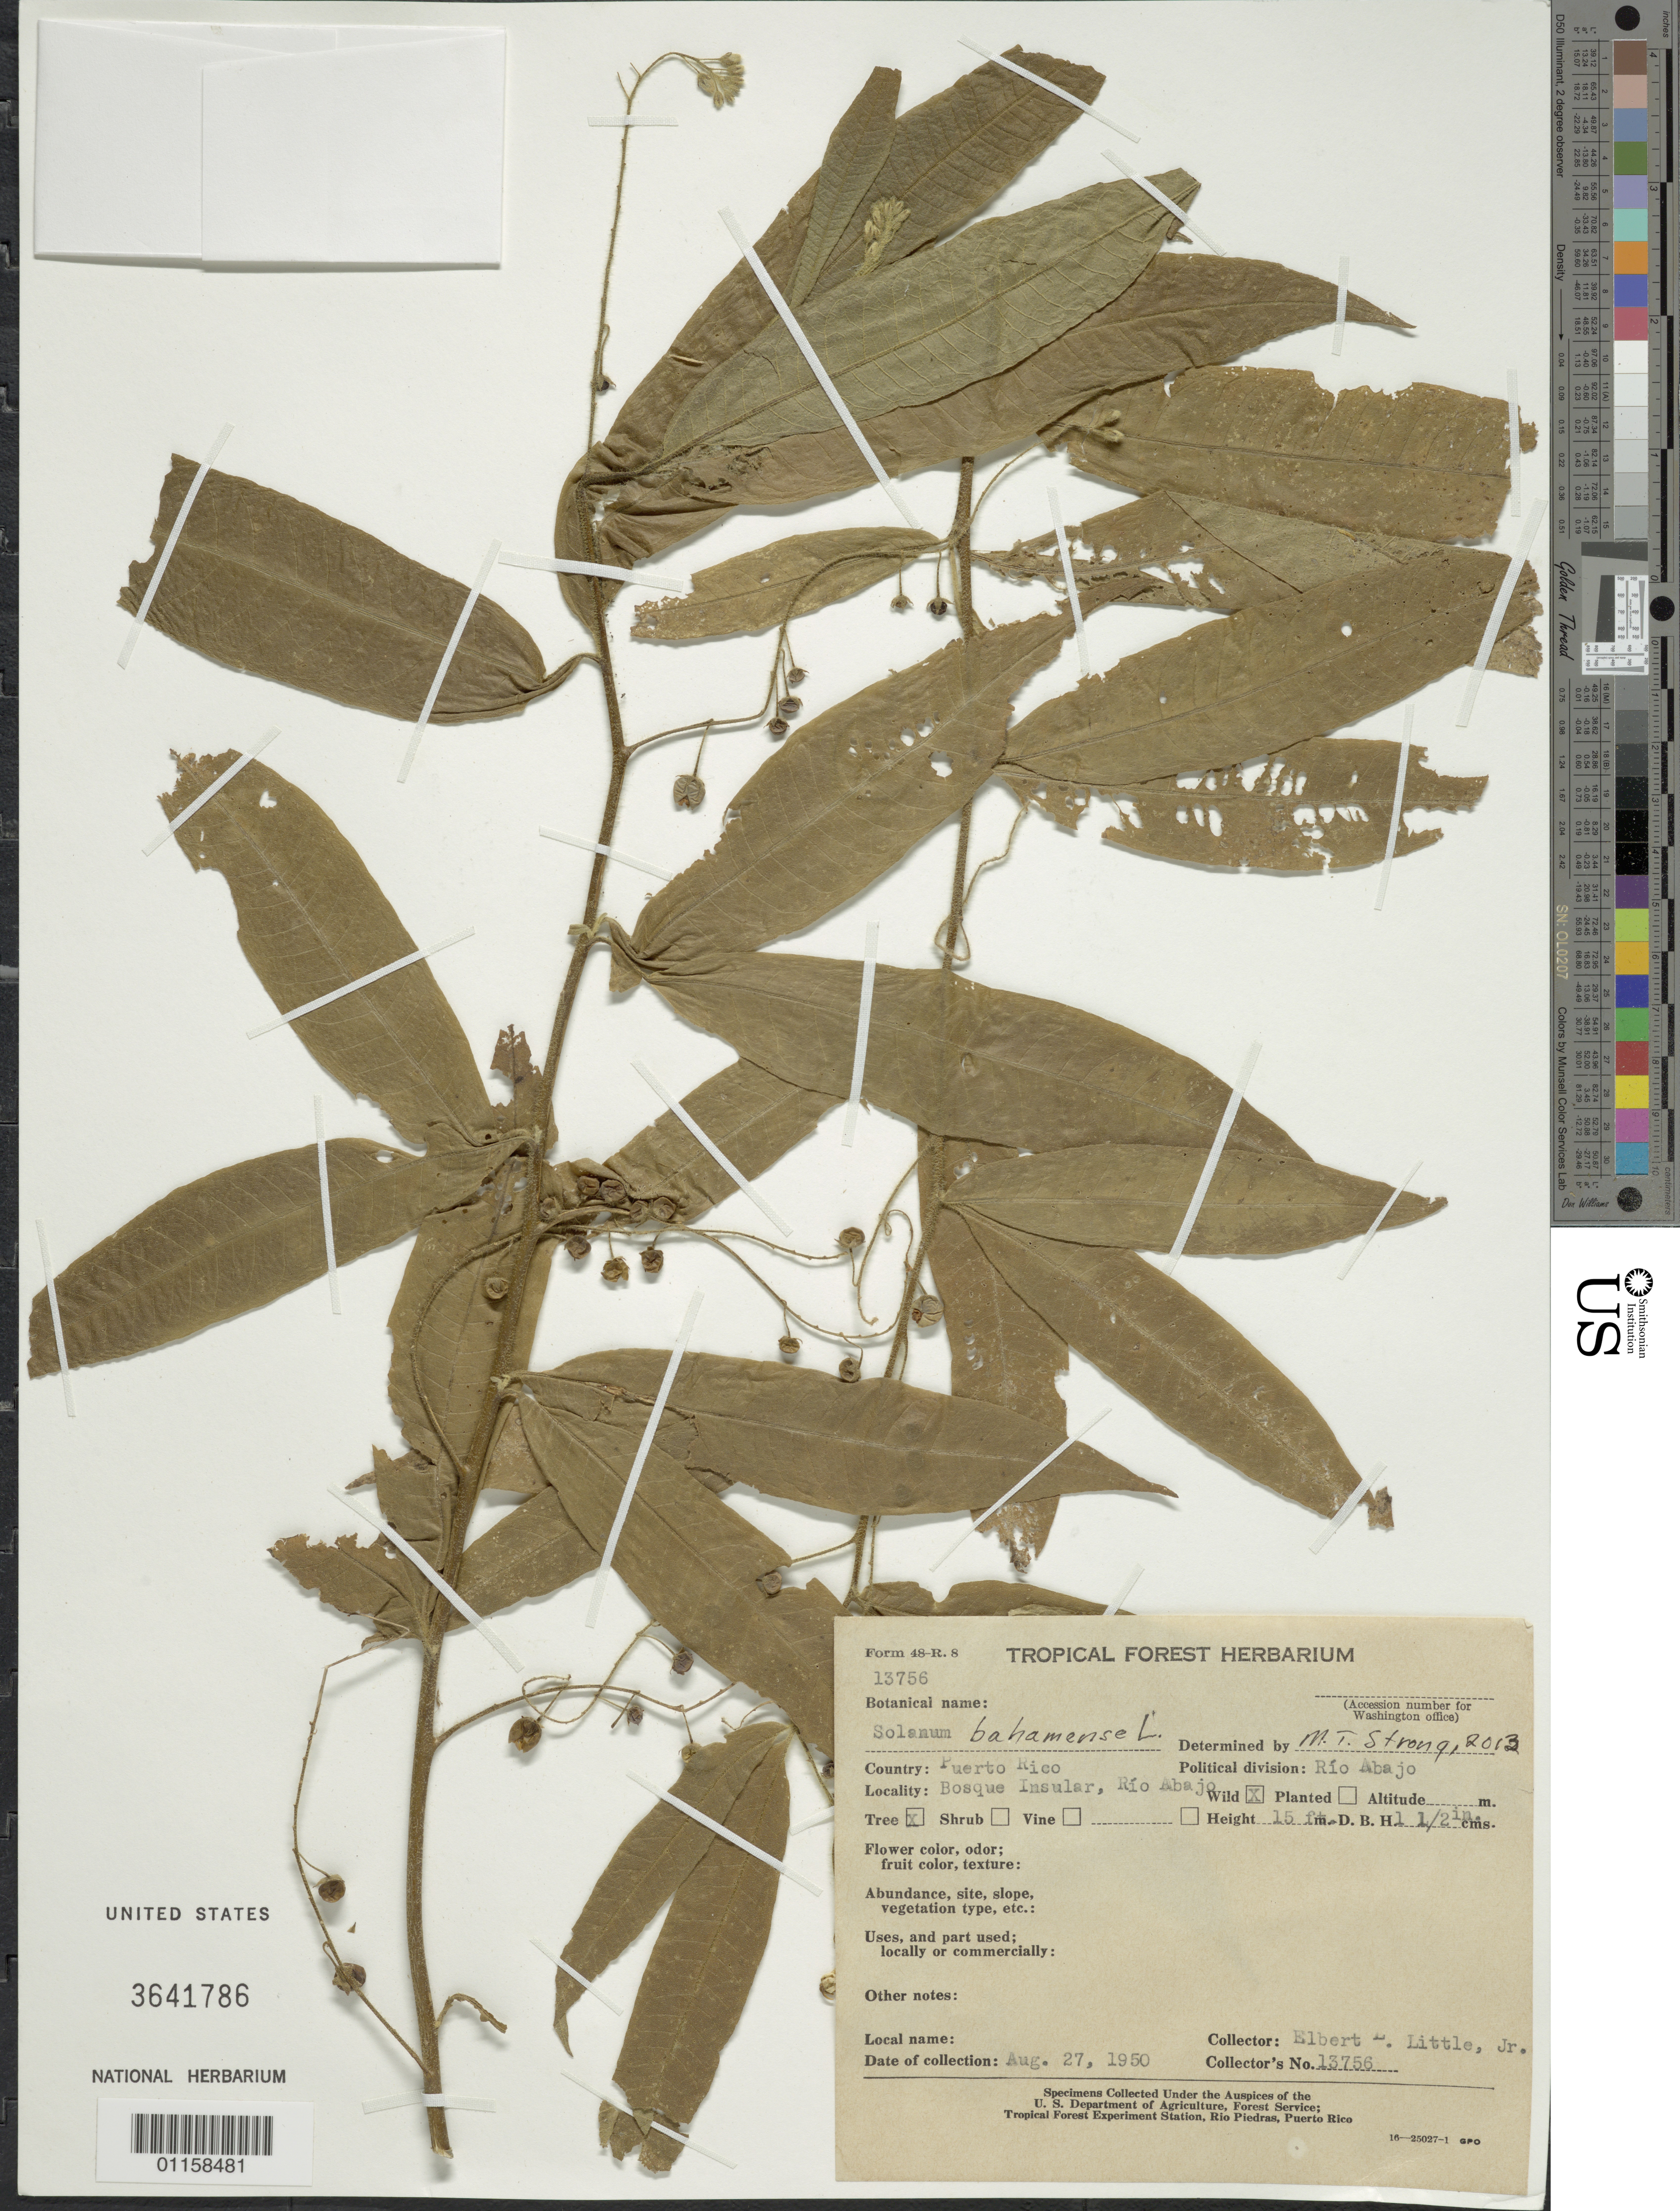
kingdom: Plantae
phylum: Tracheophyta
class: Magnoliopsida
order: Solanales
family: Solanaceae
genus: Solanum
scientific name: Solanum bahamense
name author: L.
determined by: Strong, M. T., (US), Smithsonian Institution - National Museum of Natural History (UNITED STATES)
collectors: E. L. Little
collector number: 13756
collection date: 1950-08-27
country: Puerto Rico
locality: Río Abajo, Bosque Insular, Río Abajo.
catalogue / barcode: US 3641786